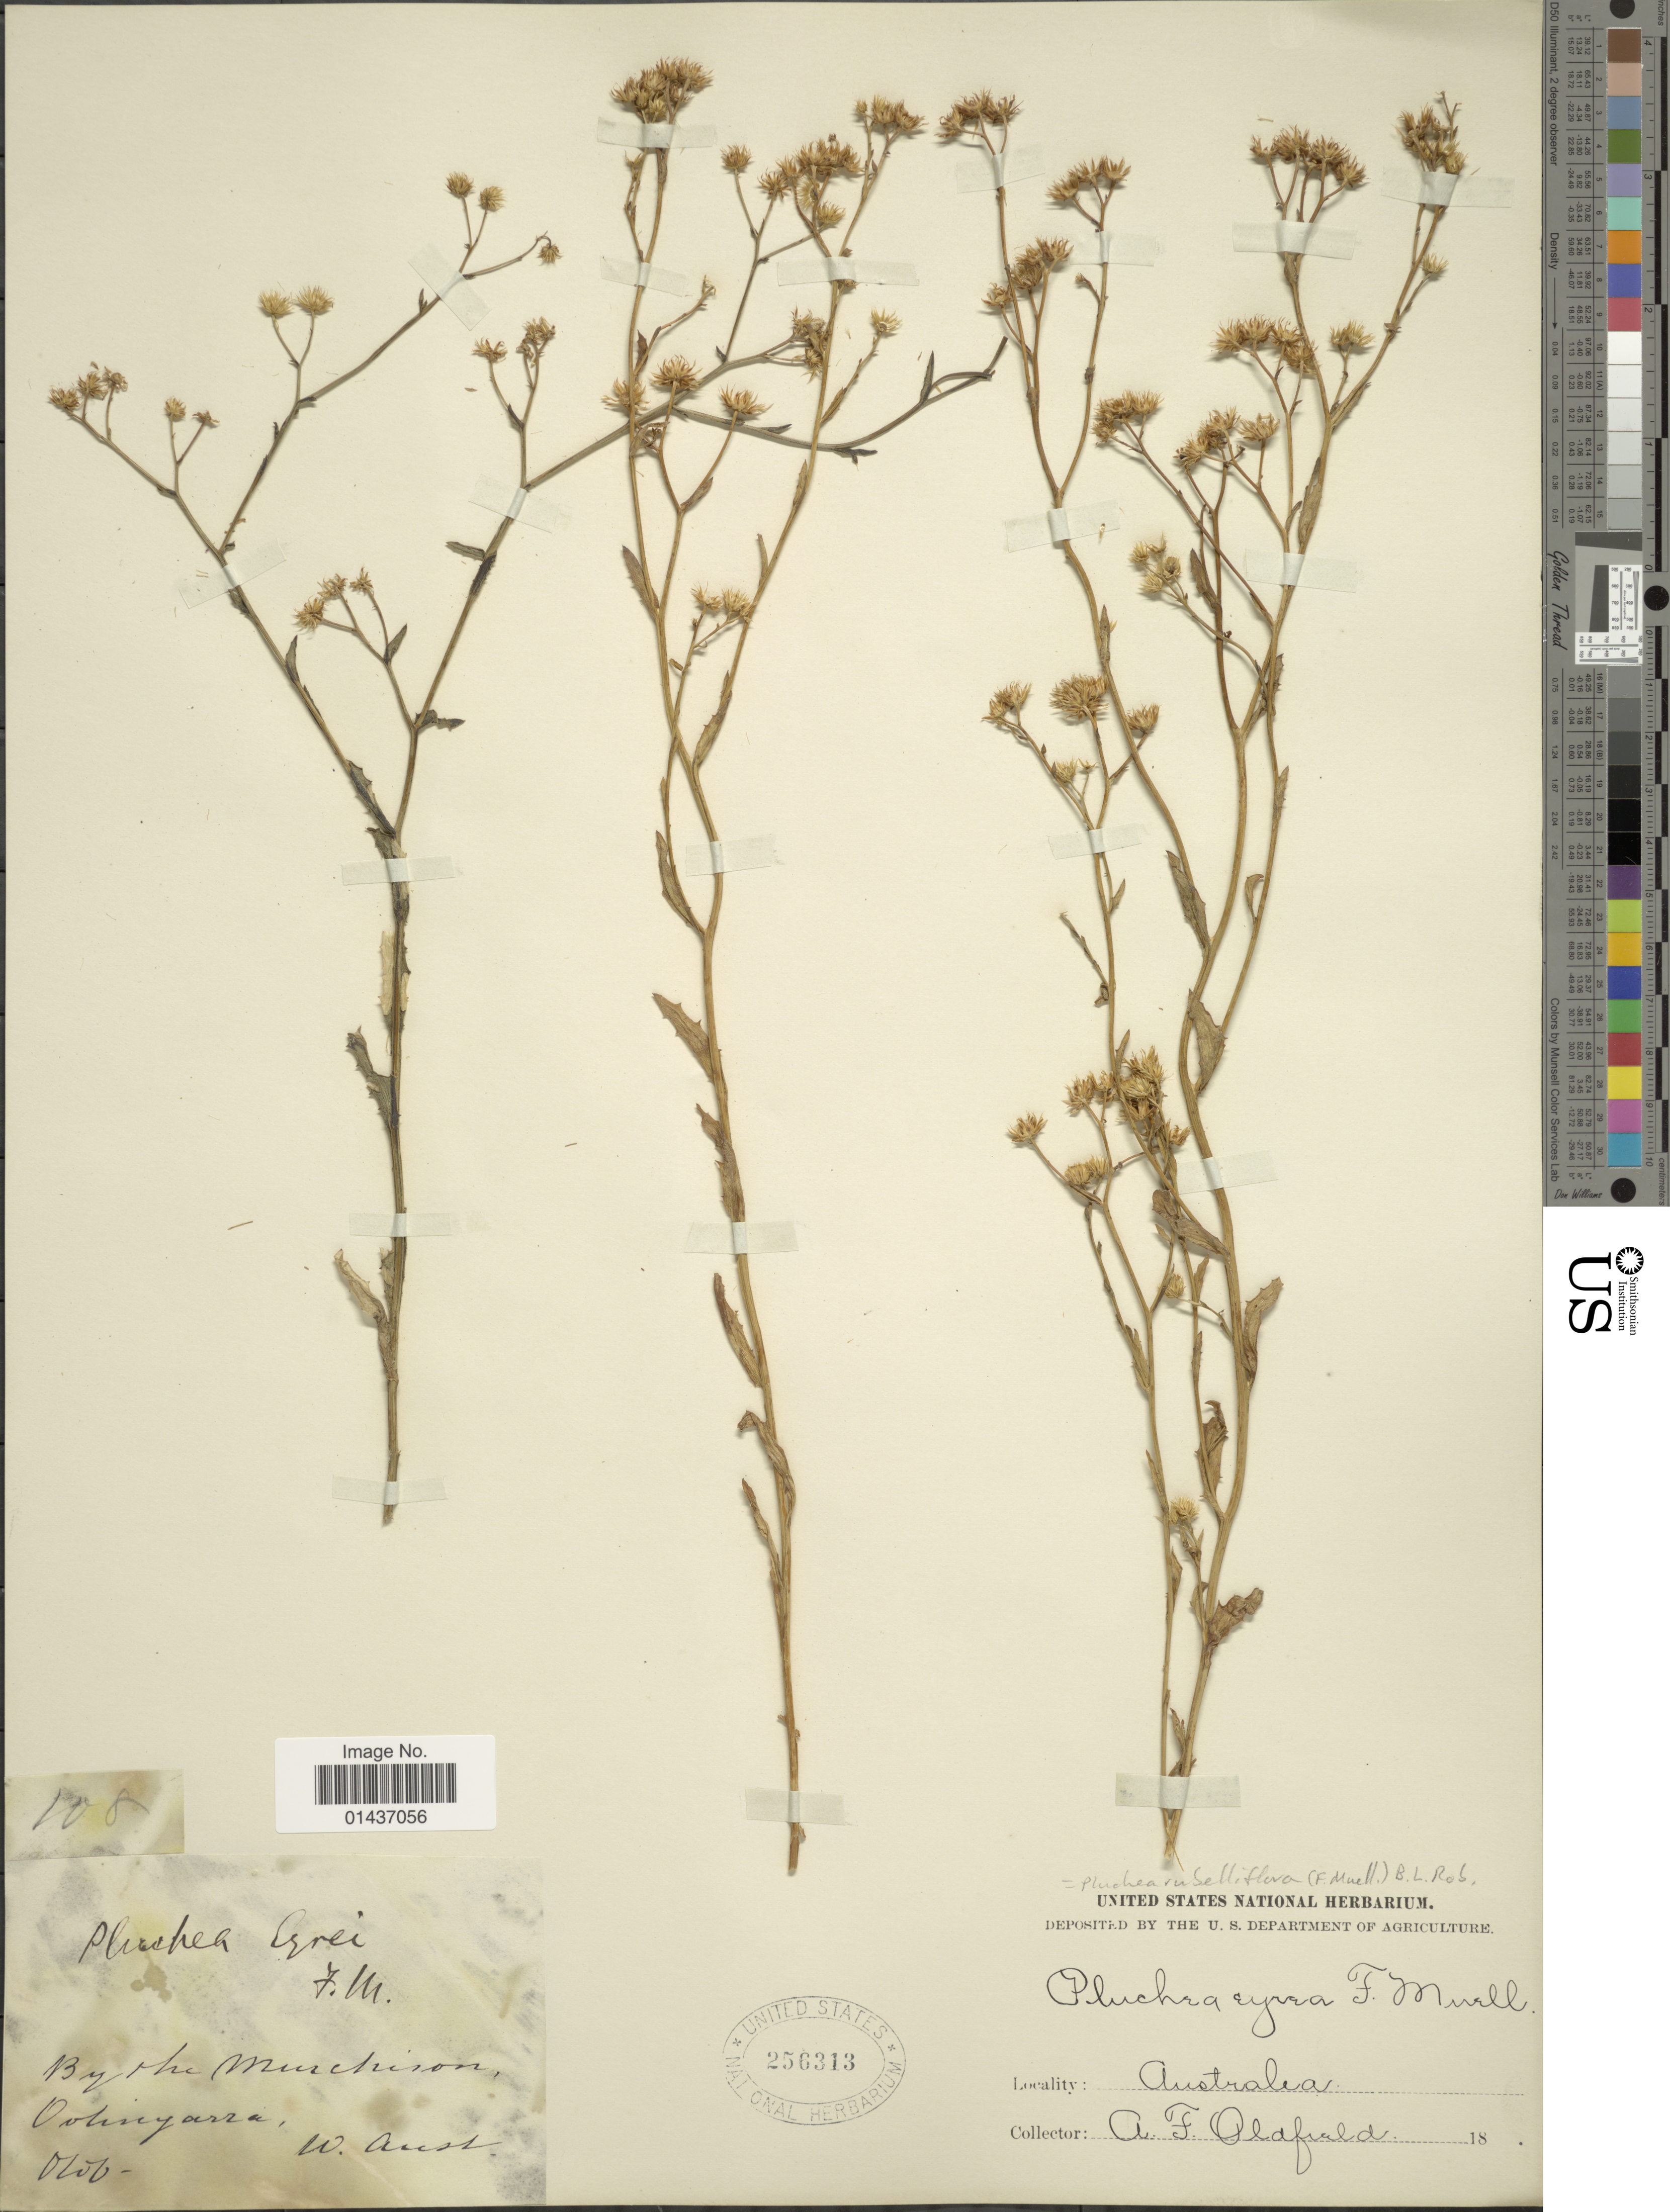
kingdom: Plantae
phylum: Tracheophyta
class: Magnoliopsida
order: Asterales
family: Asteraceae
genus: Pluchea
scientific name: Pluchea rubelliflora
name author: (F. Muell.) B.L. Rob.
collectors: A. Oldfield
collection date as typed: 18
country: Australia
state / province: Western Australia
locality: By the Murchison, Oolinyarra [interpreted]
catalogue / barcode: US 256313